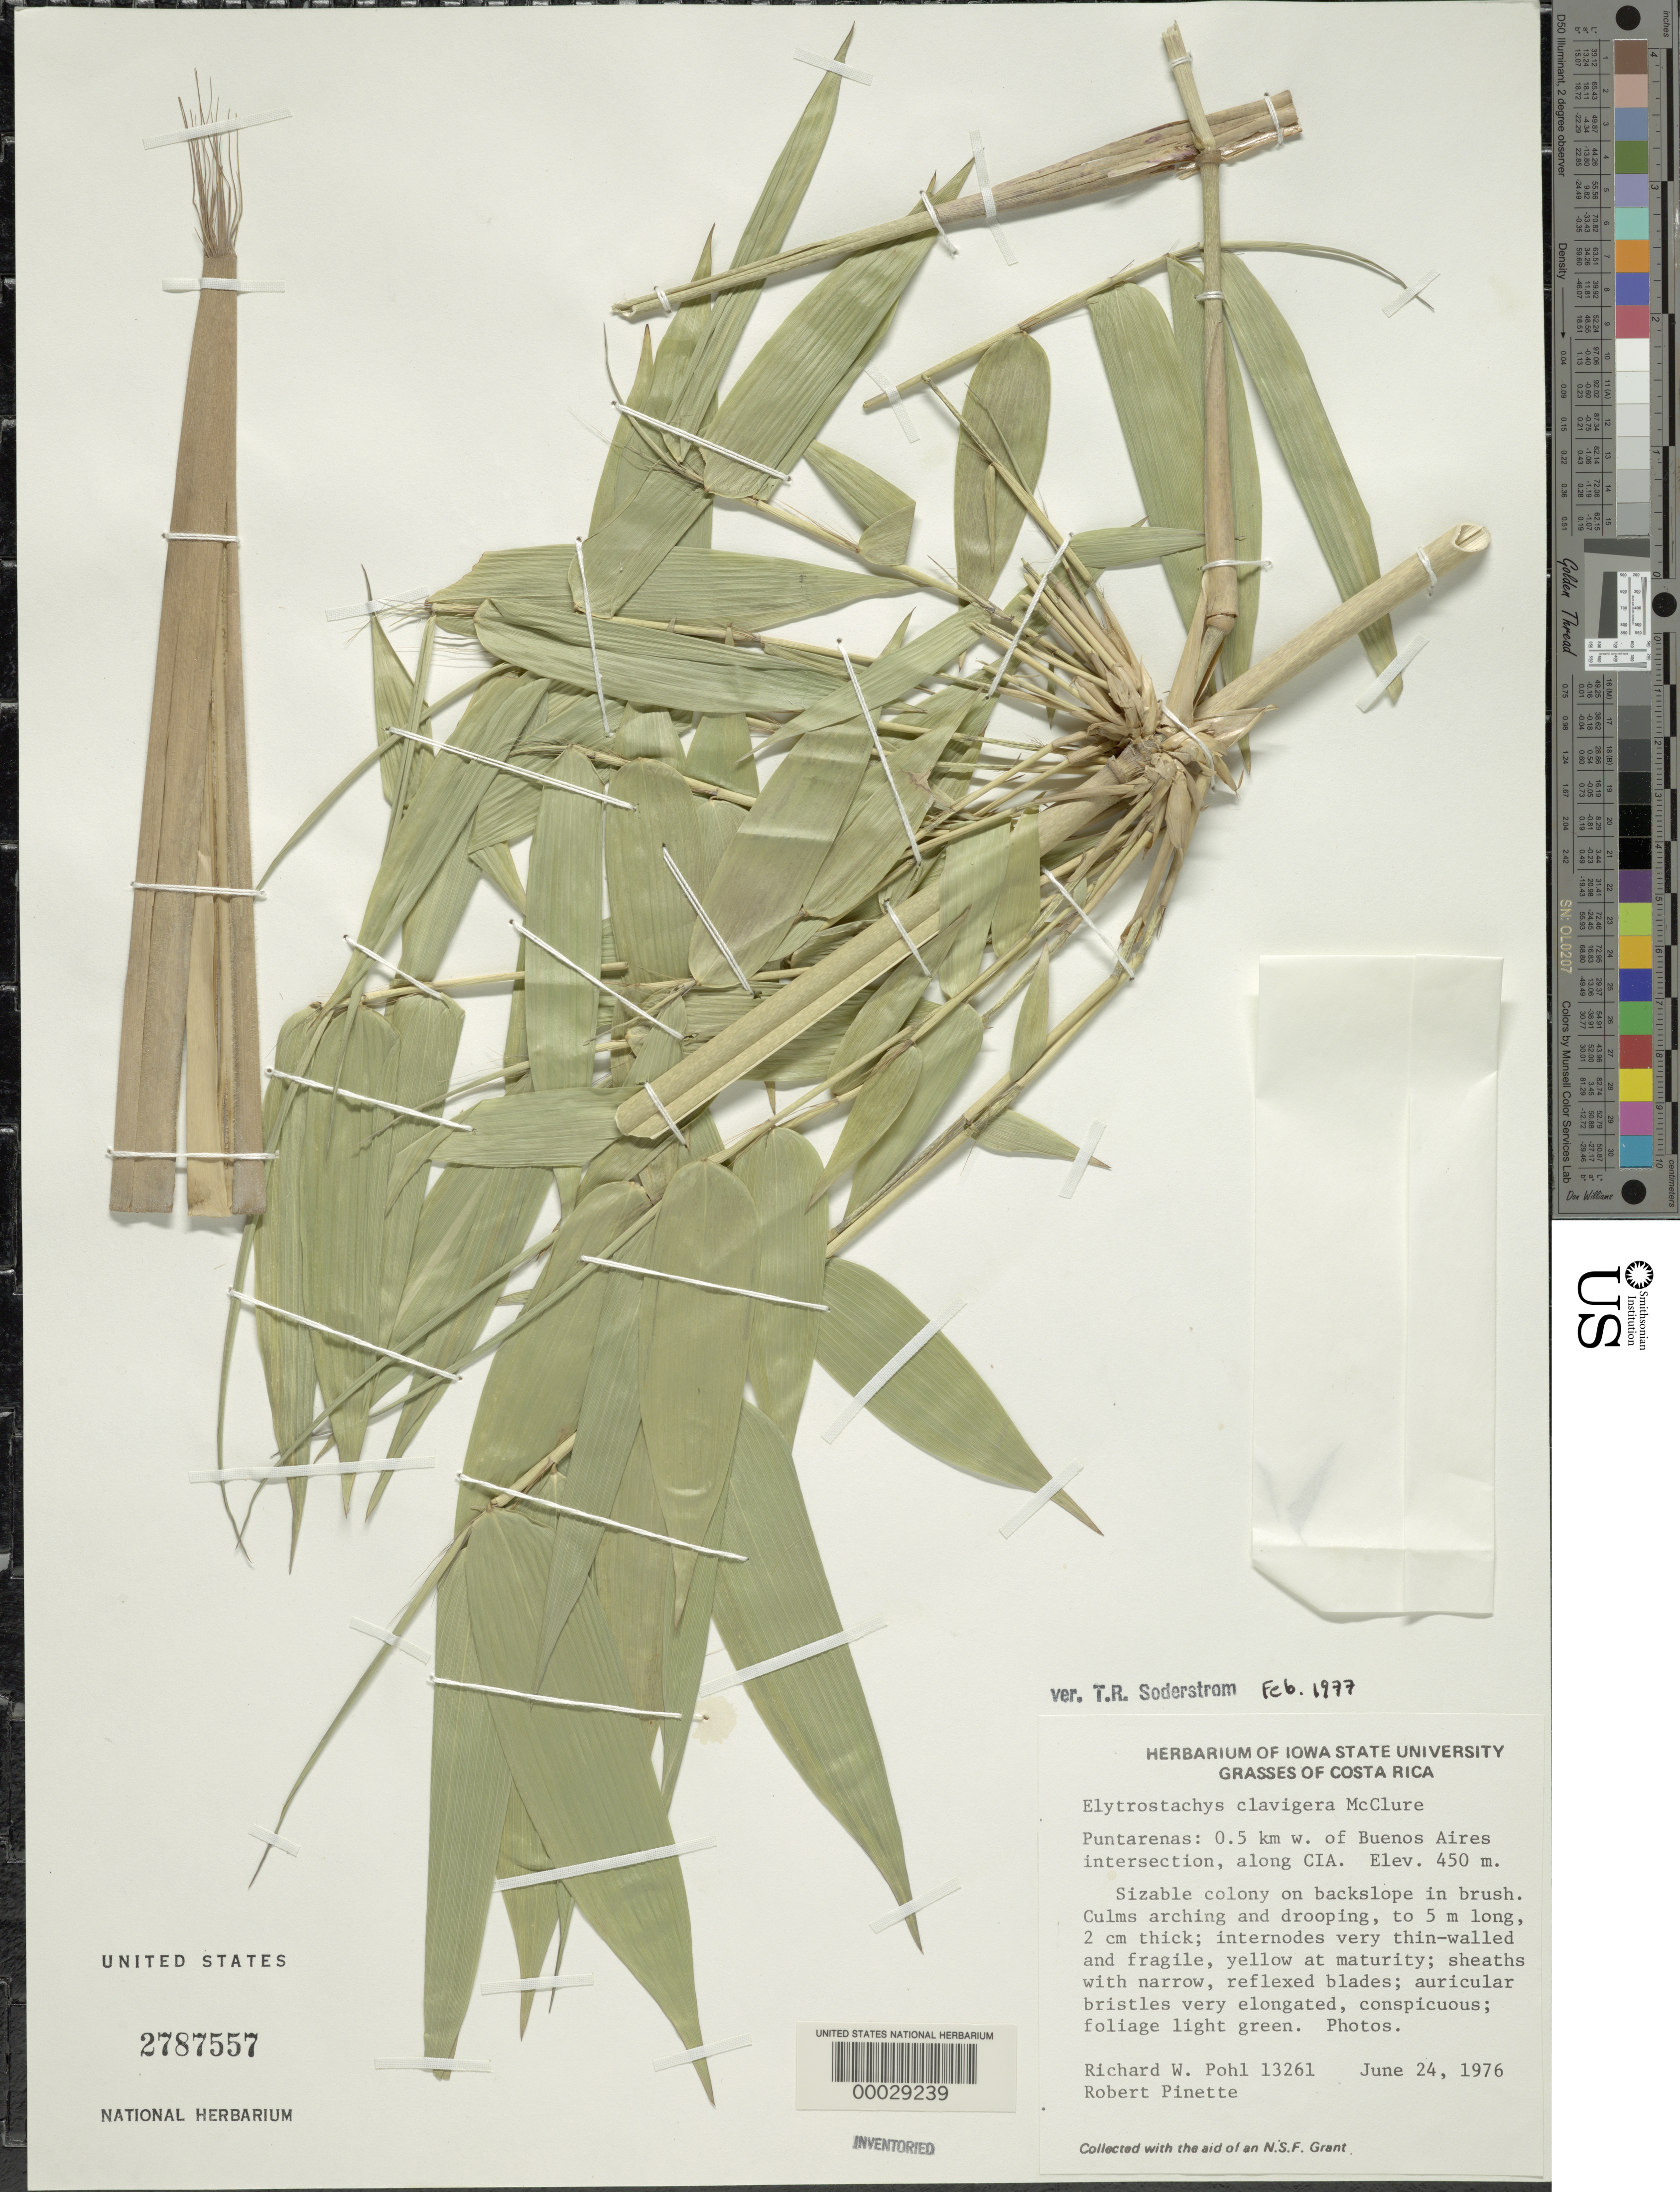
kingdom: Plantae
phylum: Tracheophyta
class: Liliopsida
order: Poales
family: Poaceae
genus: Elytrostachys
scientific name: Elytrostachys clavigera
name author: McClure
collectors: R. W. Pohl & R. Pinette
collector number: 13261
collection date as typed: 24 Jun 1976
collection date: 1976-06-24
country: Costa Rica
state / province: Puntarenas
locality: Buenos aires intersection, along cia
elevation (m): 450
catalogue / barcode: US 2787557